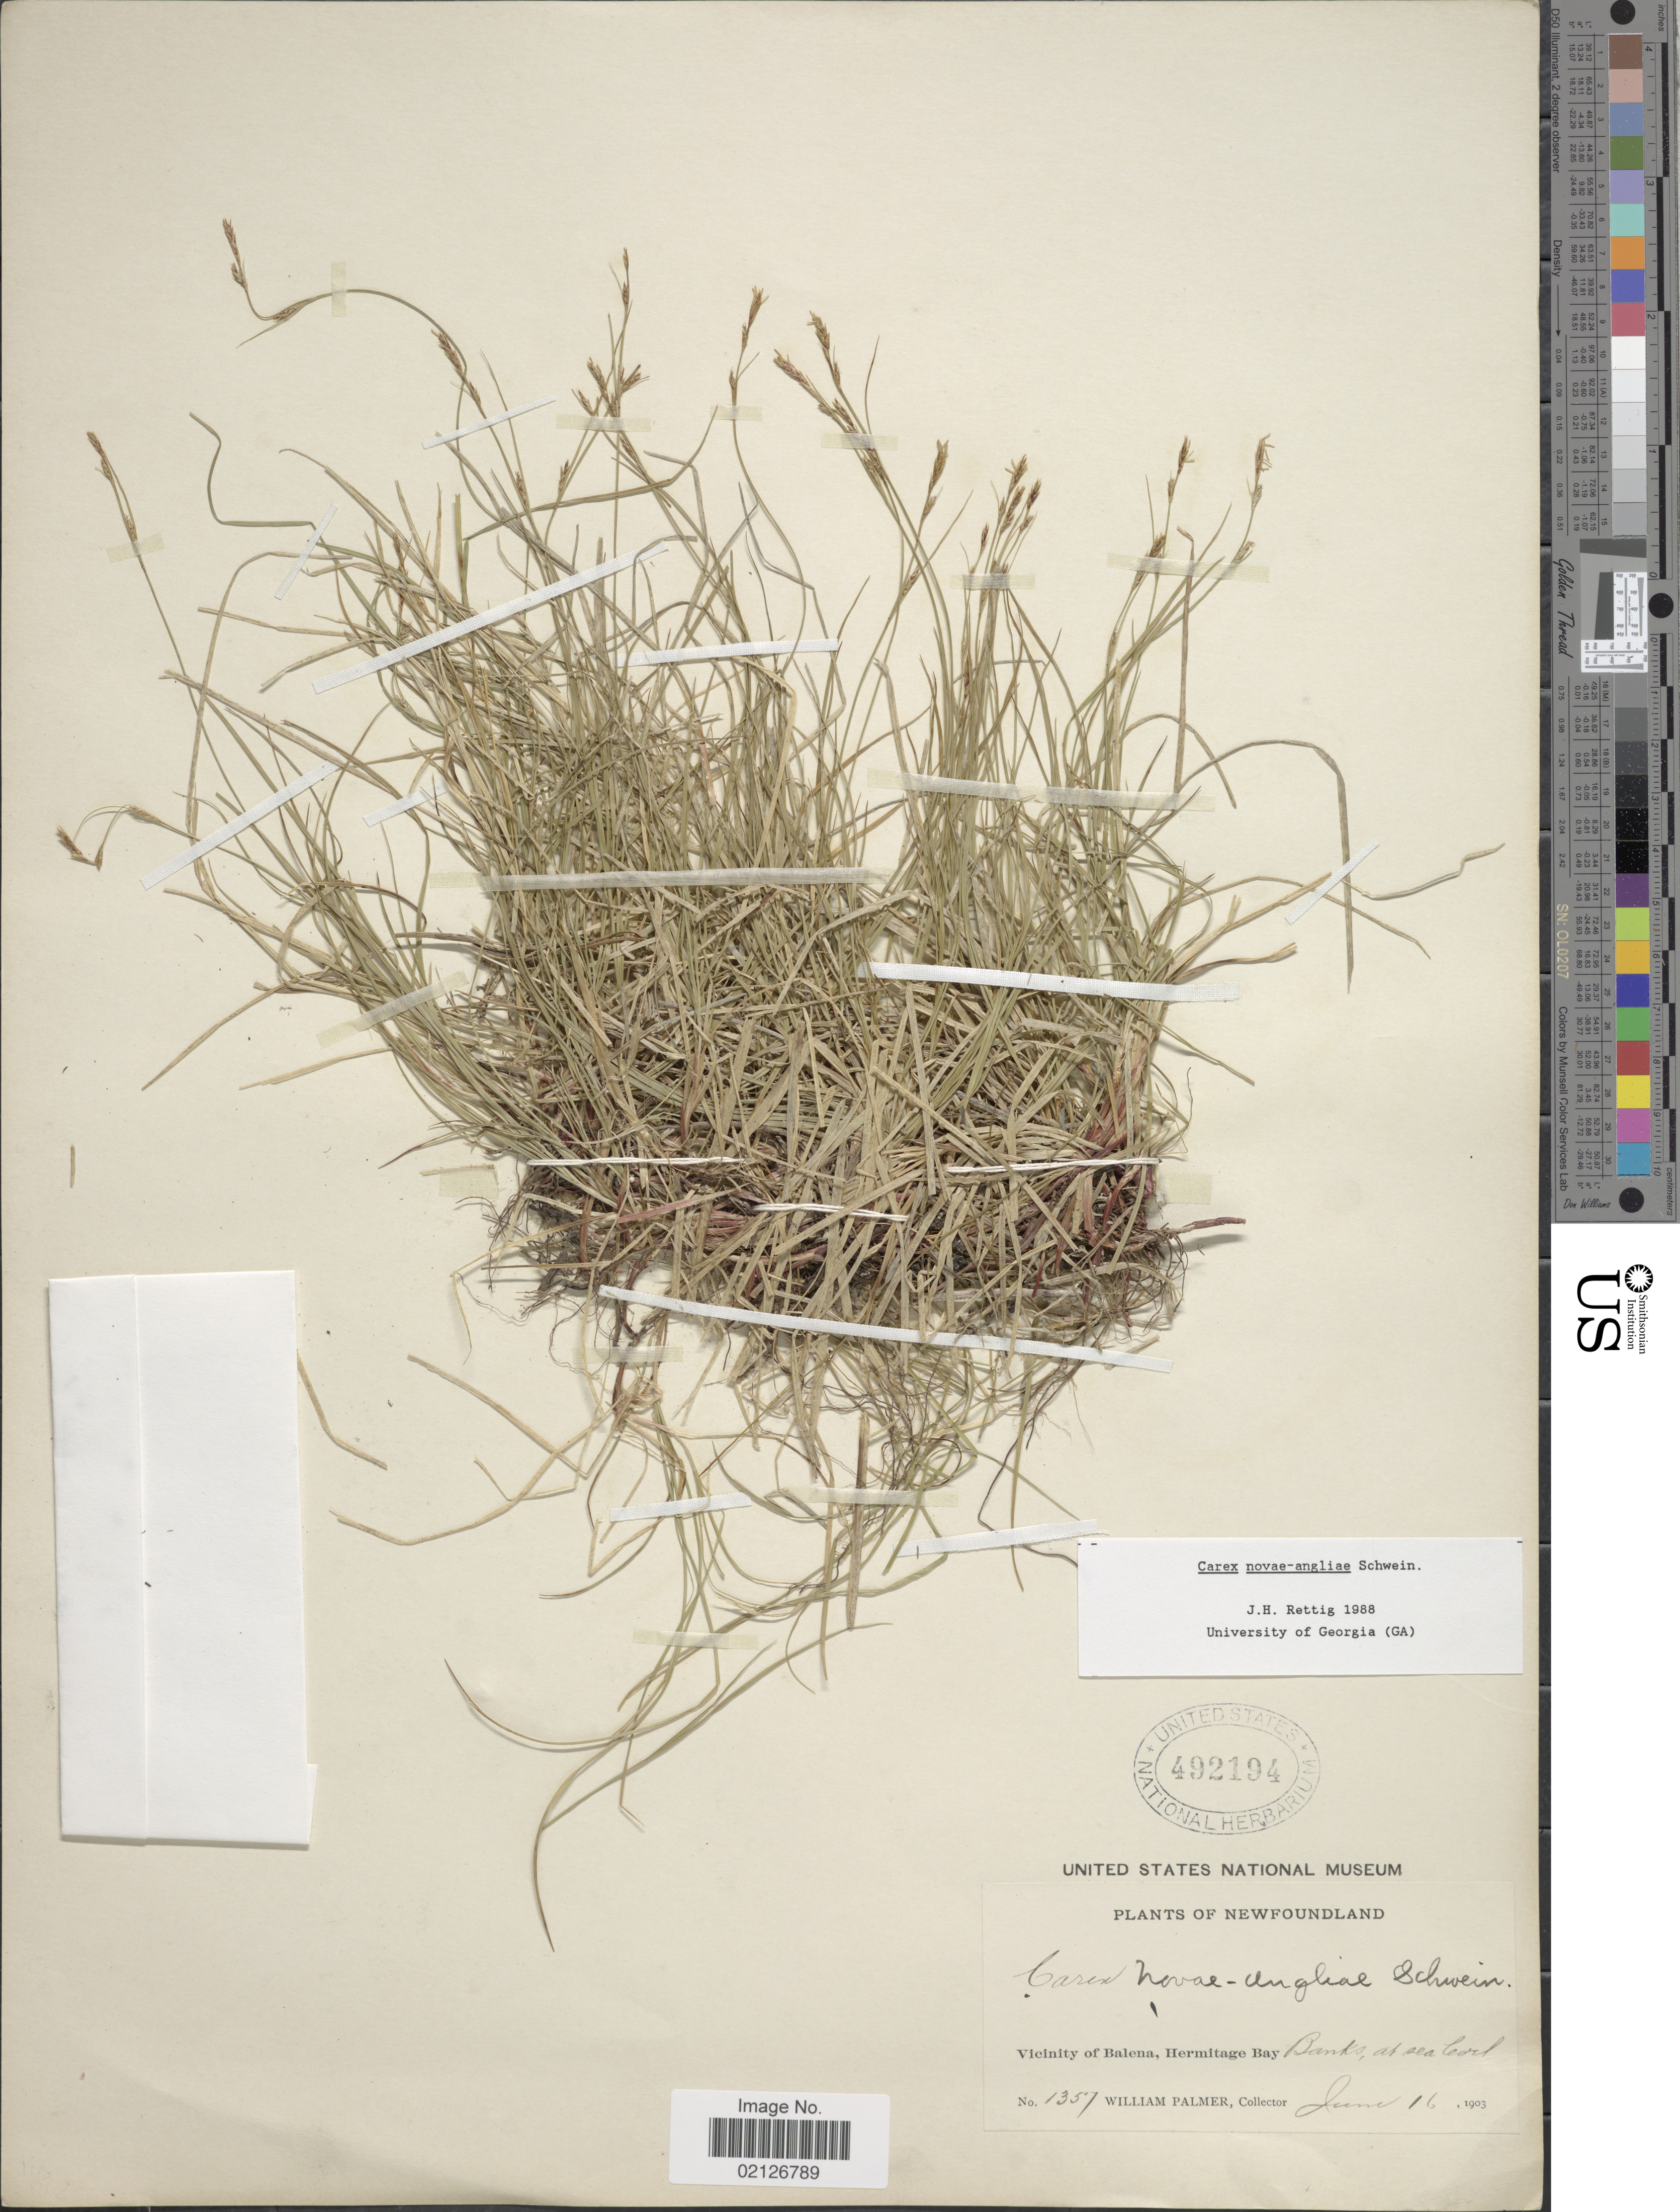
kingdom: Plantae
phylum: Tracheophyta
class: Liliopsida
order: Poales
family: Cyperaceae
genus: Carex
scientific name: Carex novae-angliae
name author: Schwein.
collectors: W. Palmer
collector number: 1357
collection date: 1903-06-16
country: Canada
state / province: Newfoundland and Labrador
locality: Vicinity of Balena, Hermitage Bay, banks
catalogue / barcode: US 492194